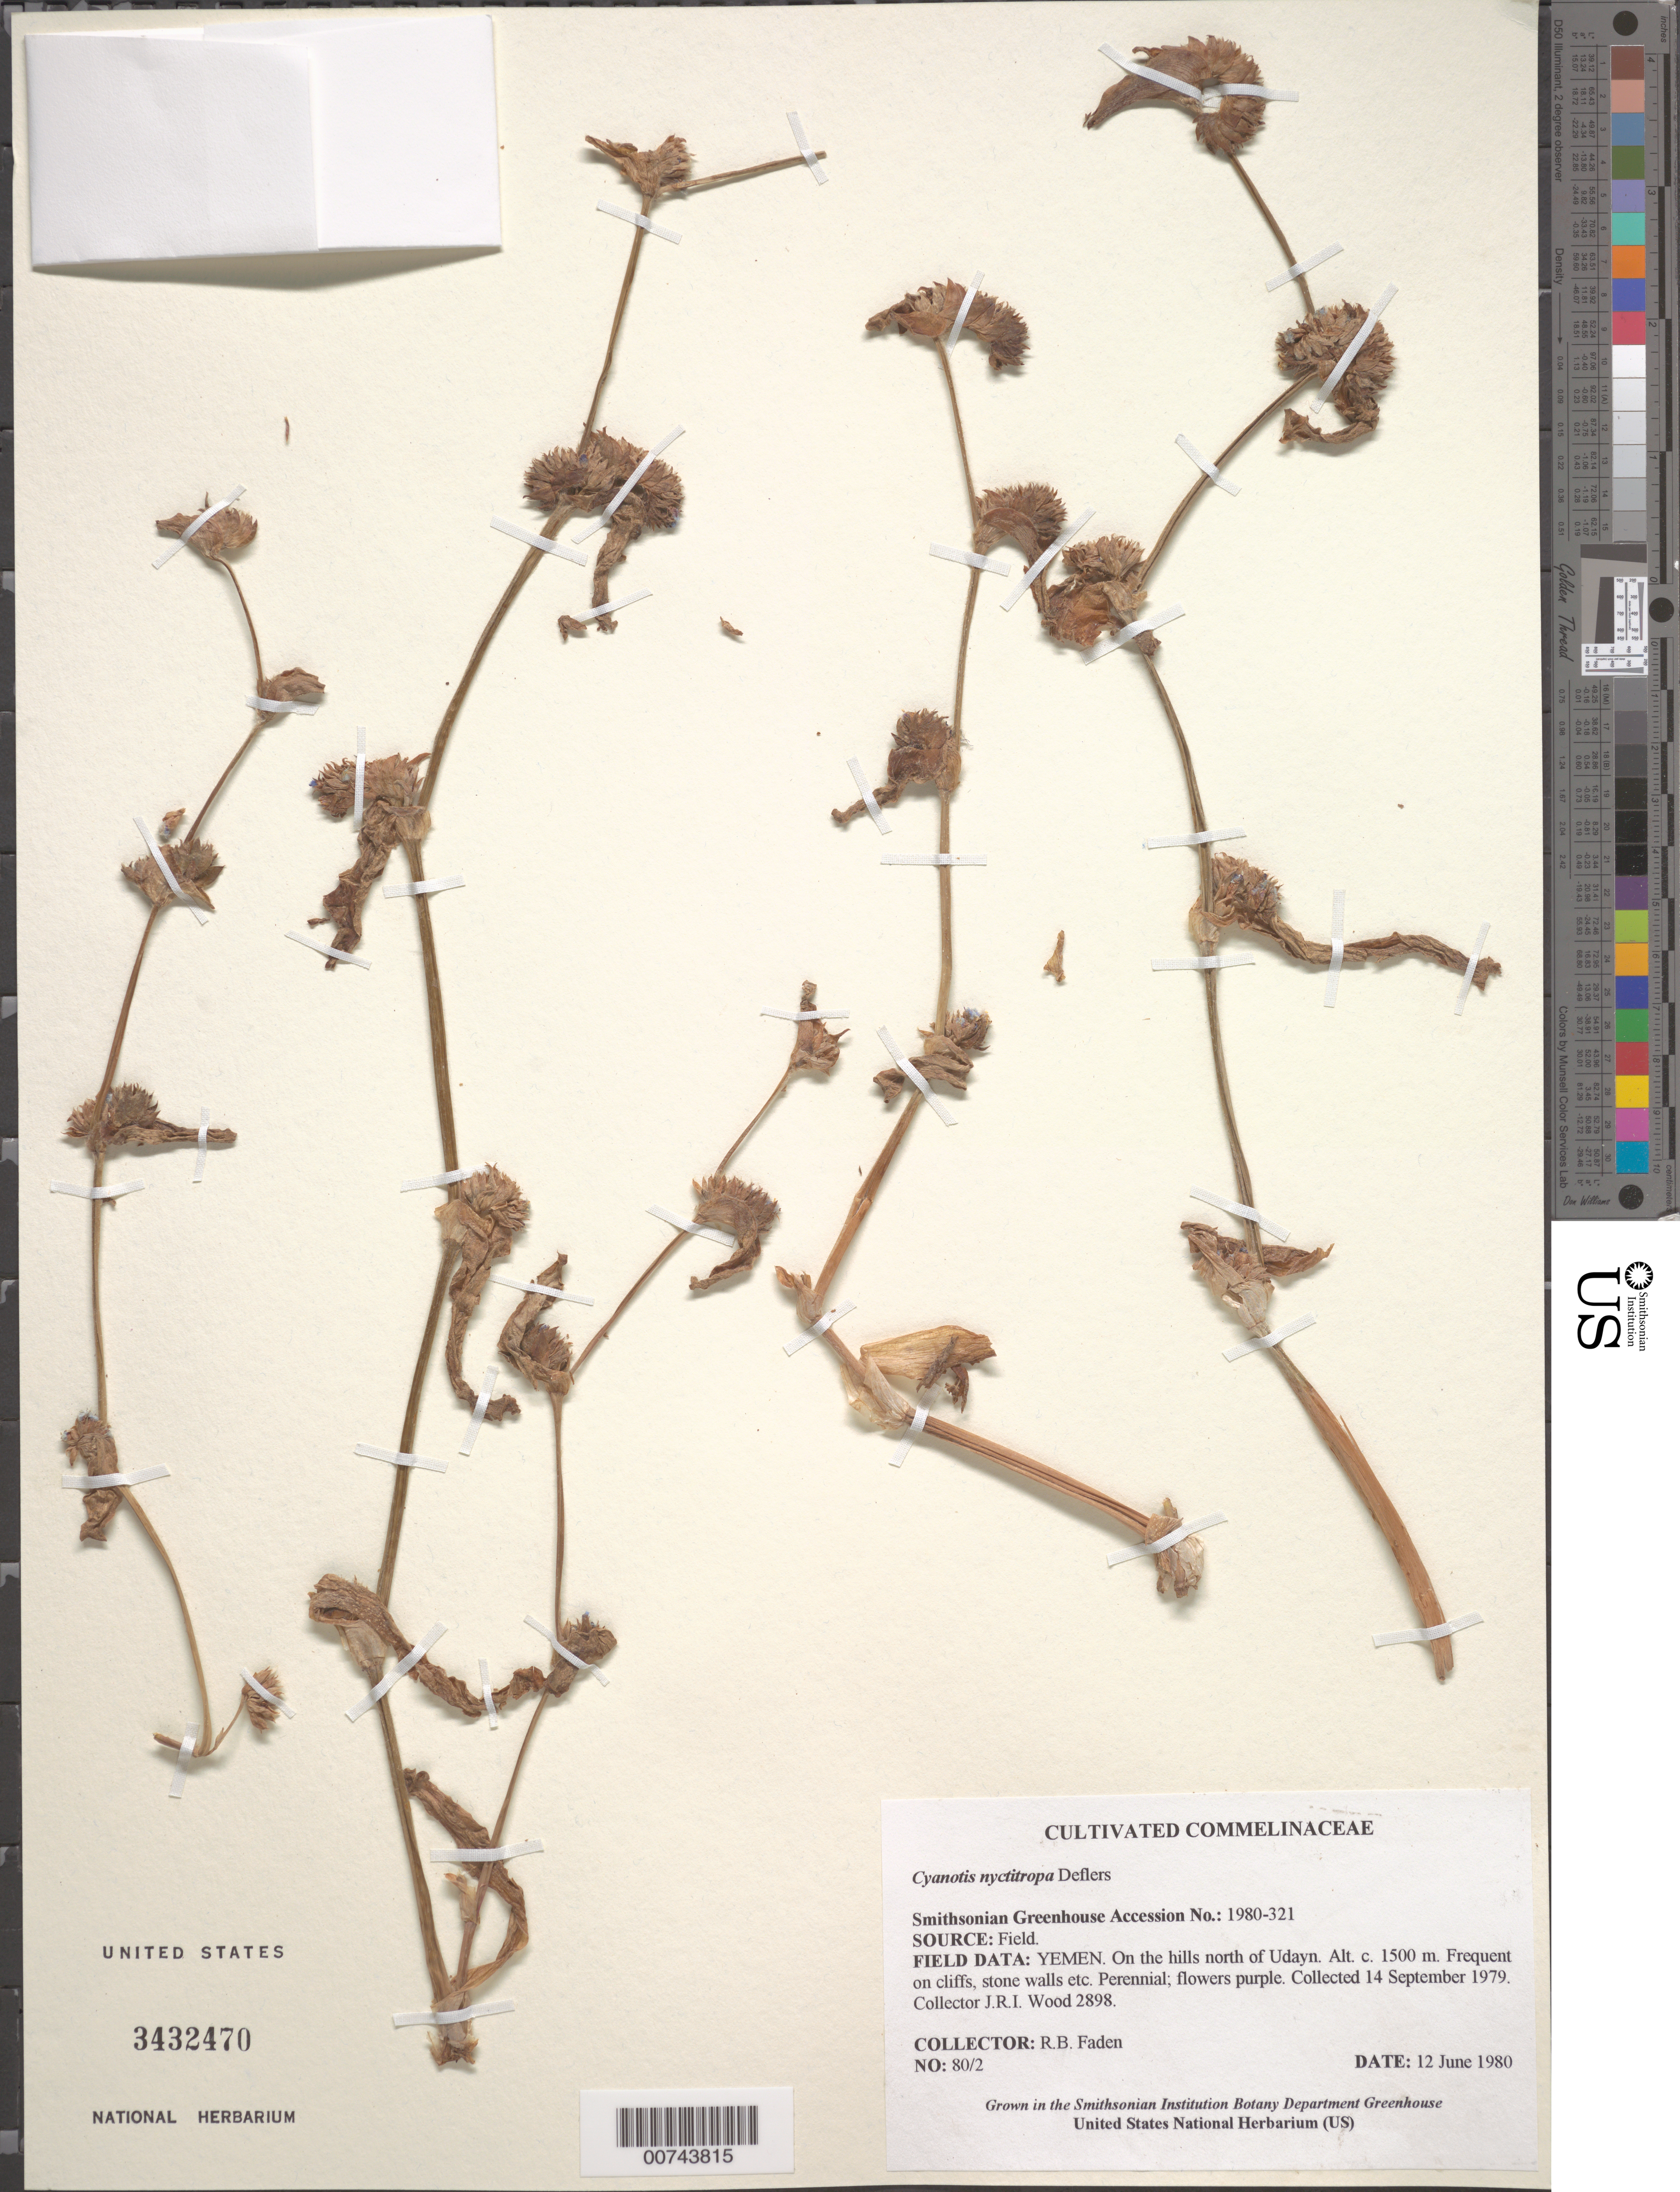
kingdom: Plantae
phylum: Tracheophyta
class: Liliopsida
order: Commelinales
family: Commelinaceae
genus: Cyanotis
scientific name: Cyanotis nyctitropa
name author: Deflers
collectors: R. B. Faden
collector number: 80/2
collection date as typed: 12 Jun 1980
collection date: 1980-06-12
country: United States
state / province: Maryland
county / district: Prince George's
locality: Smithsonian Greenhouse.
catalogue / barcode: US 3432470